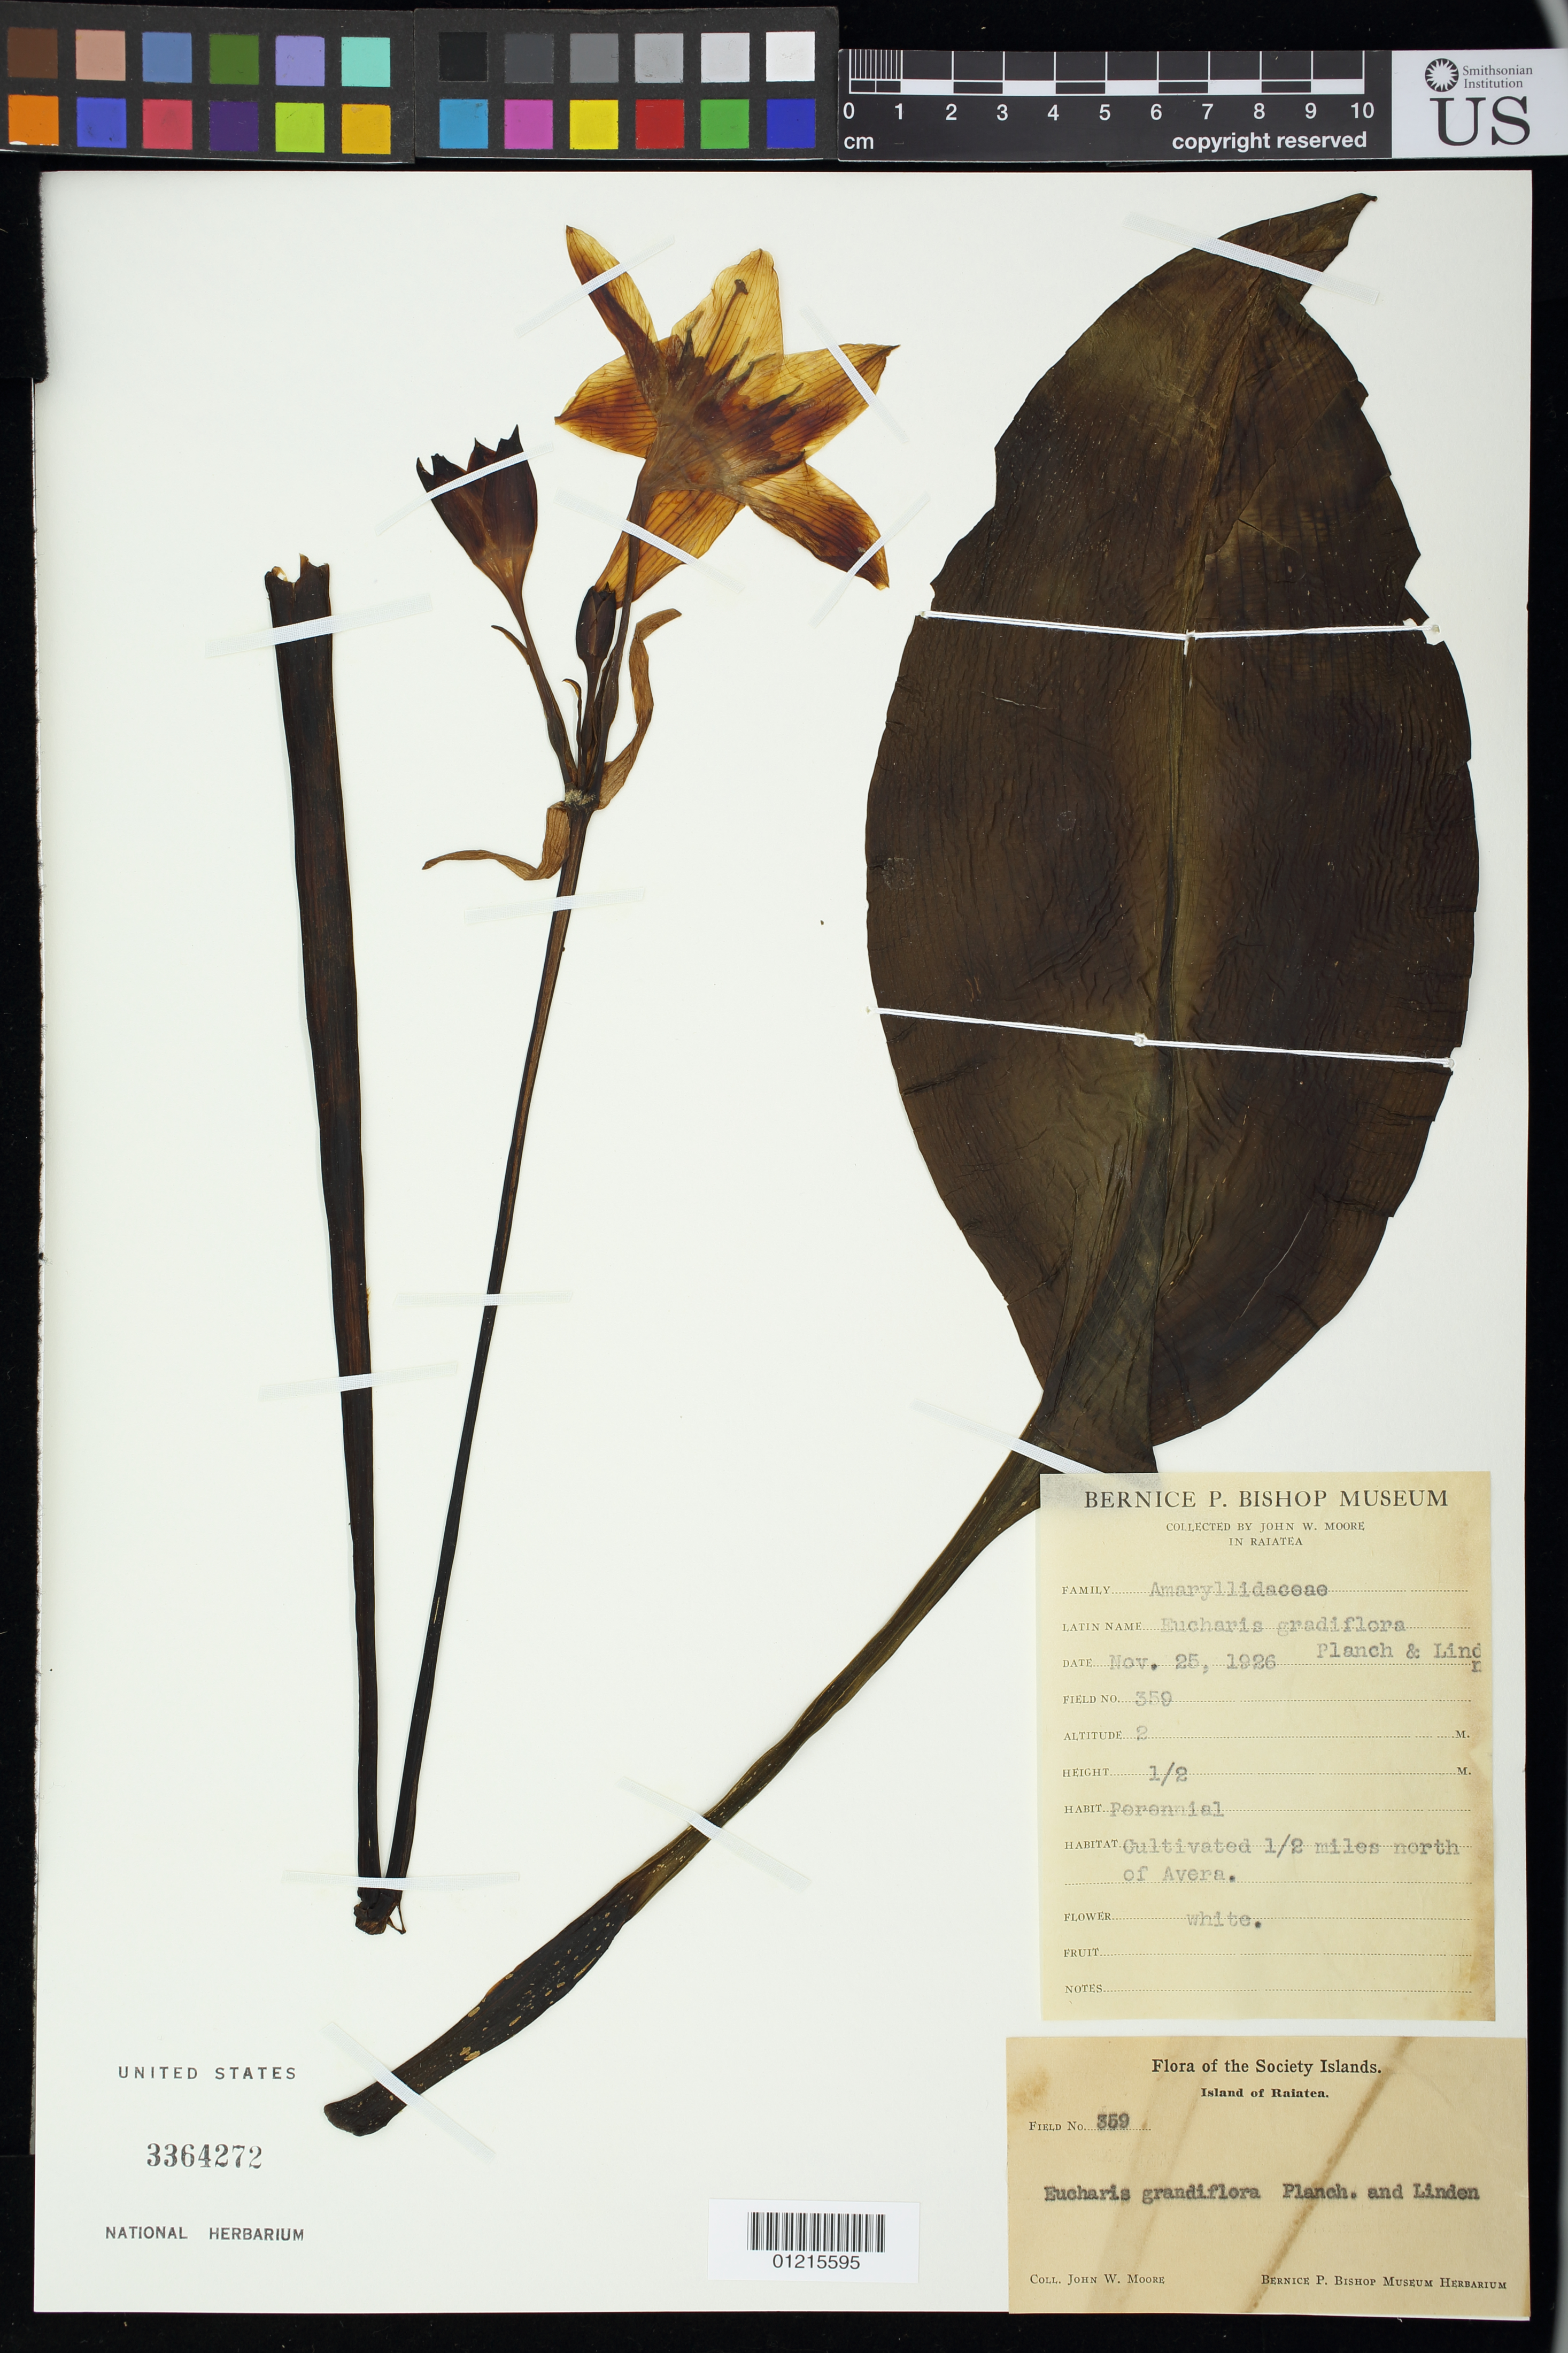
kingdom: Plantae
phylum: Tracheophyta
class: Liliopsida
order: Asparagales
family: Amaryllidaceae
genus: Eucharis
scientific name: Eucharis grandiflora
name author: Planch. & B.L. Linden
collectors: J. Moore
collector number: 359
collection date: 1926-11-25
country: French Polynesia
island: Raiatea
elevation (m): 2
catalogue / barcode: US 3364272